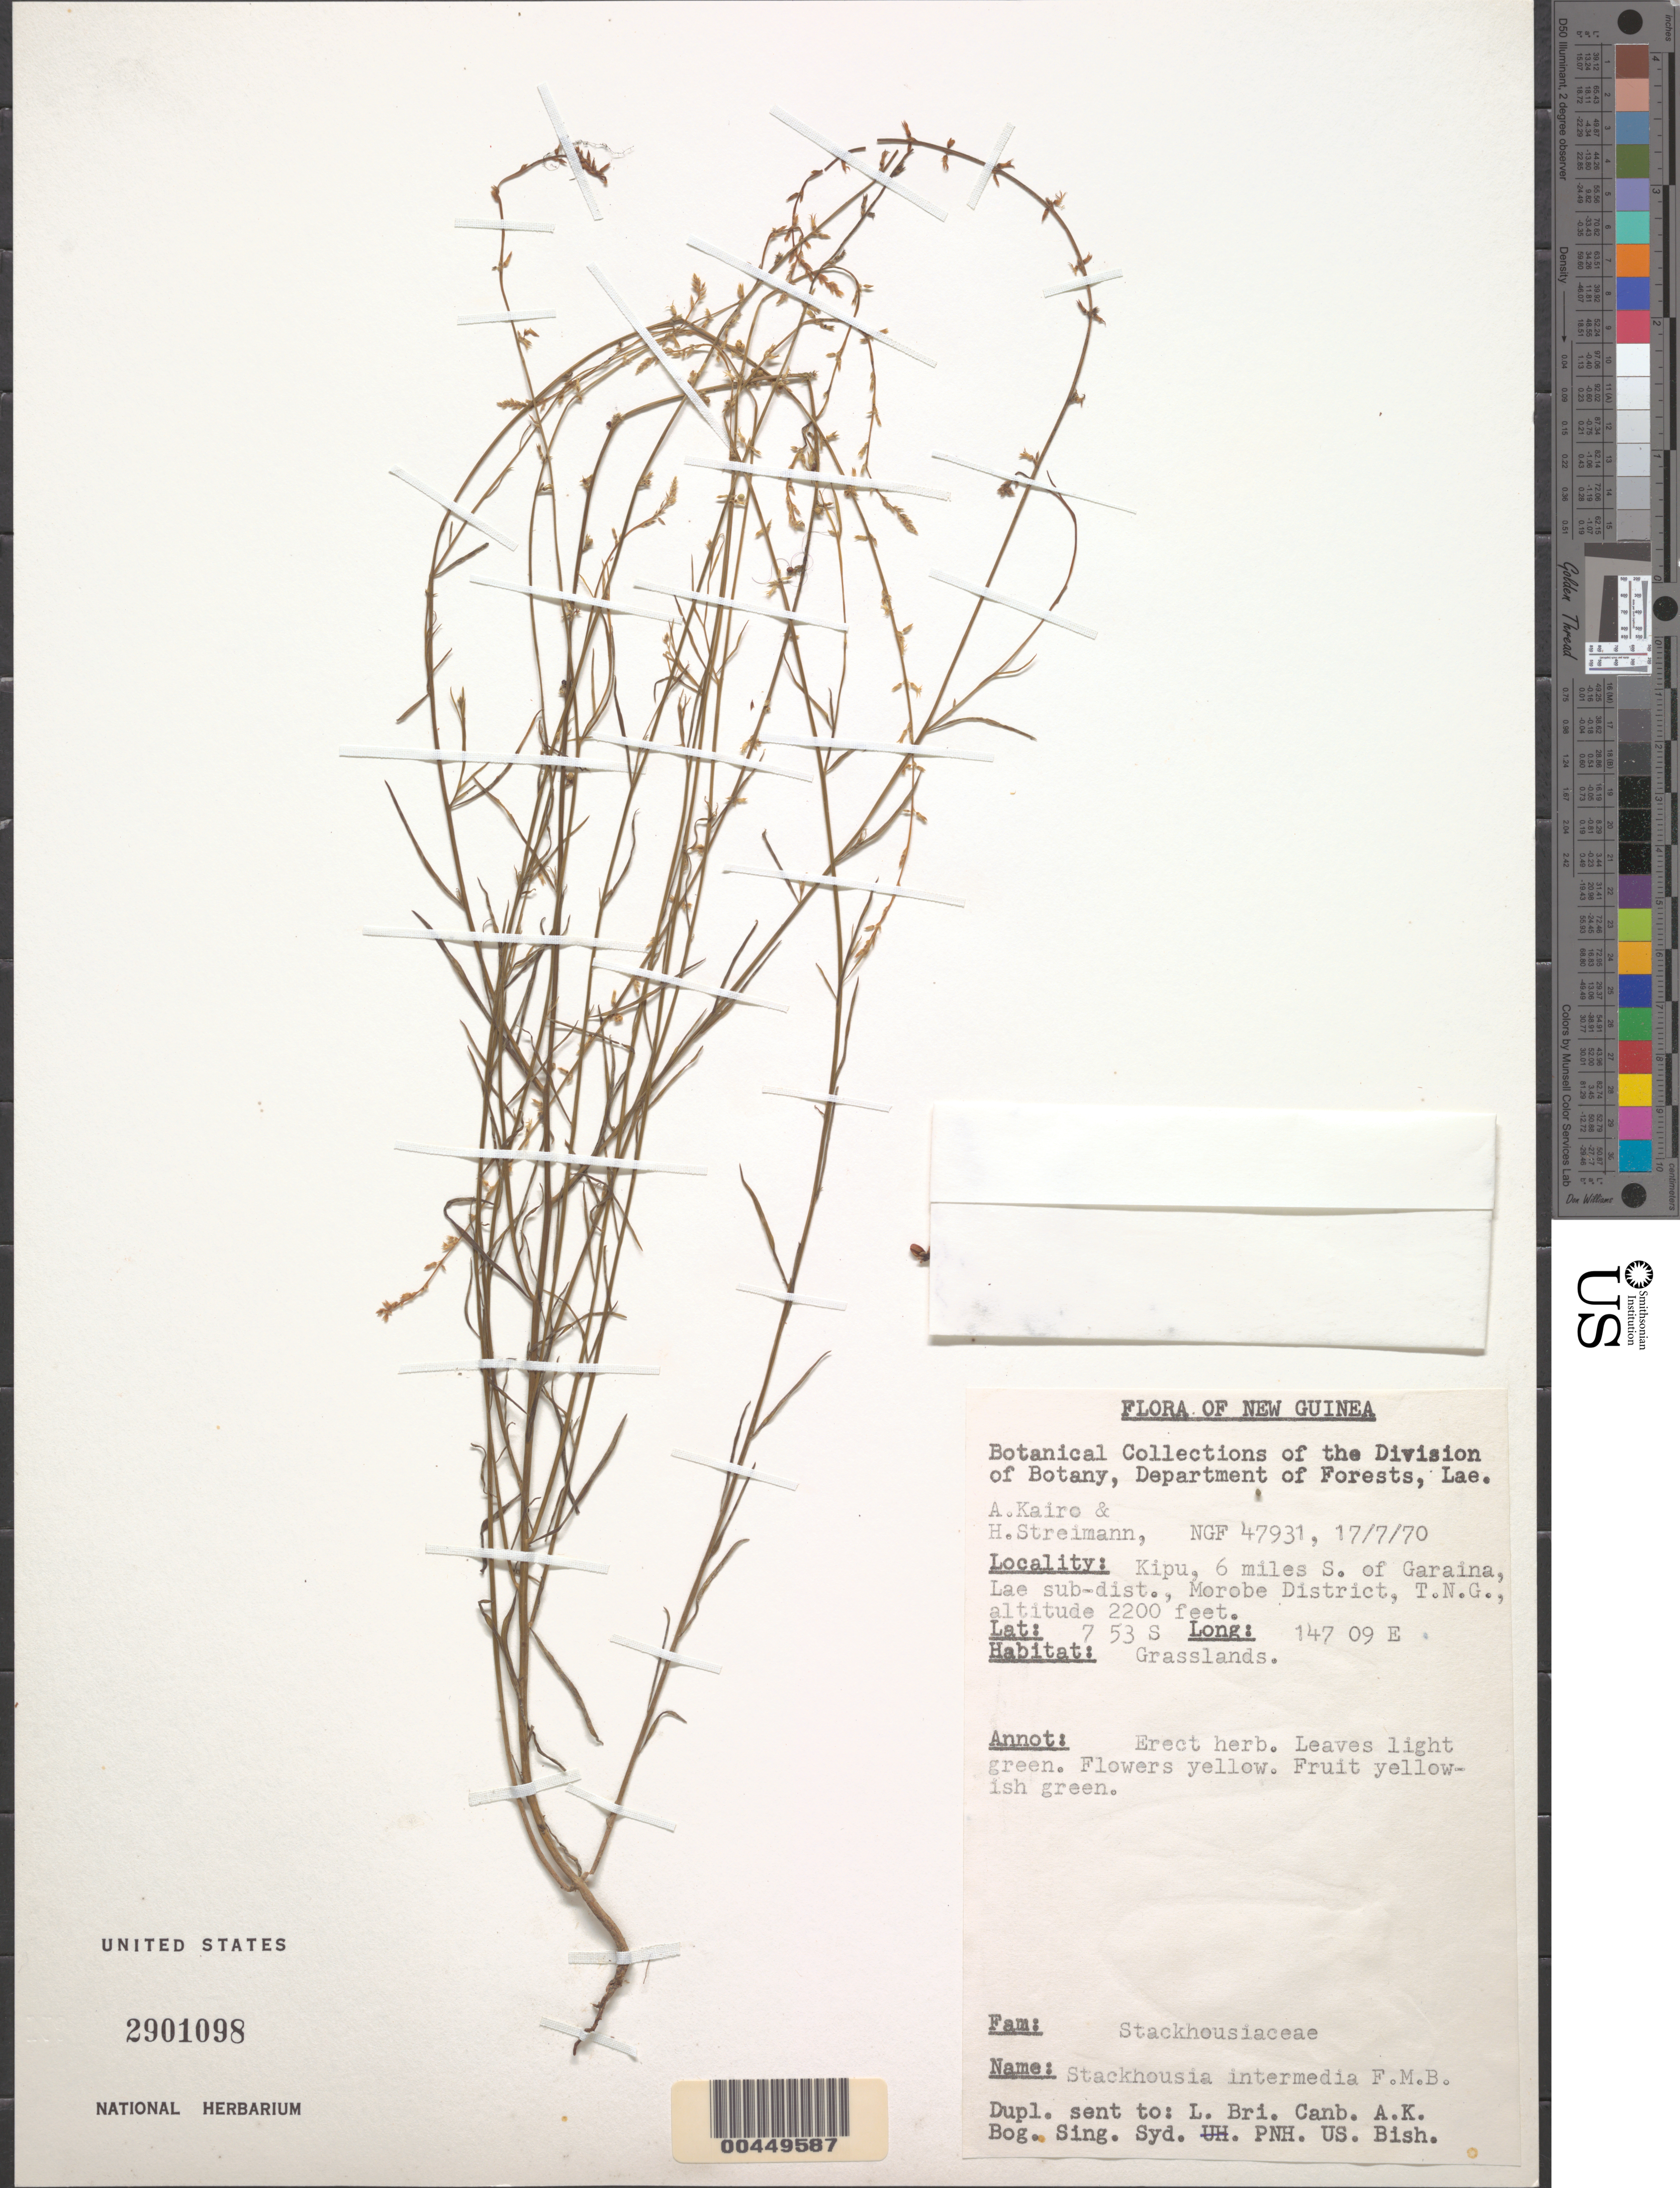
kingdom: Plantae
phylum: Tracheophyta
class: Magnoliopsida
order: Celastrales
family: Celastraceae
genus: Stackhousia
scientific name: Stackhousia intermedia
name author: F.M. Bailey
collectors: A. Kairo & H. Streimann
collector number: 47931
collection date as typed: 17 Jul 1970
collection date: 1970-07-17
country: Papua New Guinea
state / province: Morobe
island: New Guinea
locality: Morobe, s of garaina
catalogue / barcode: US 2901098